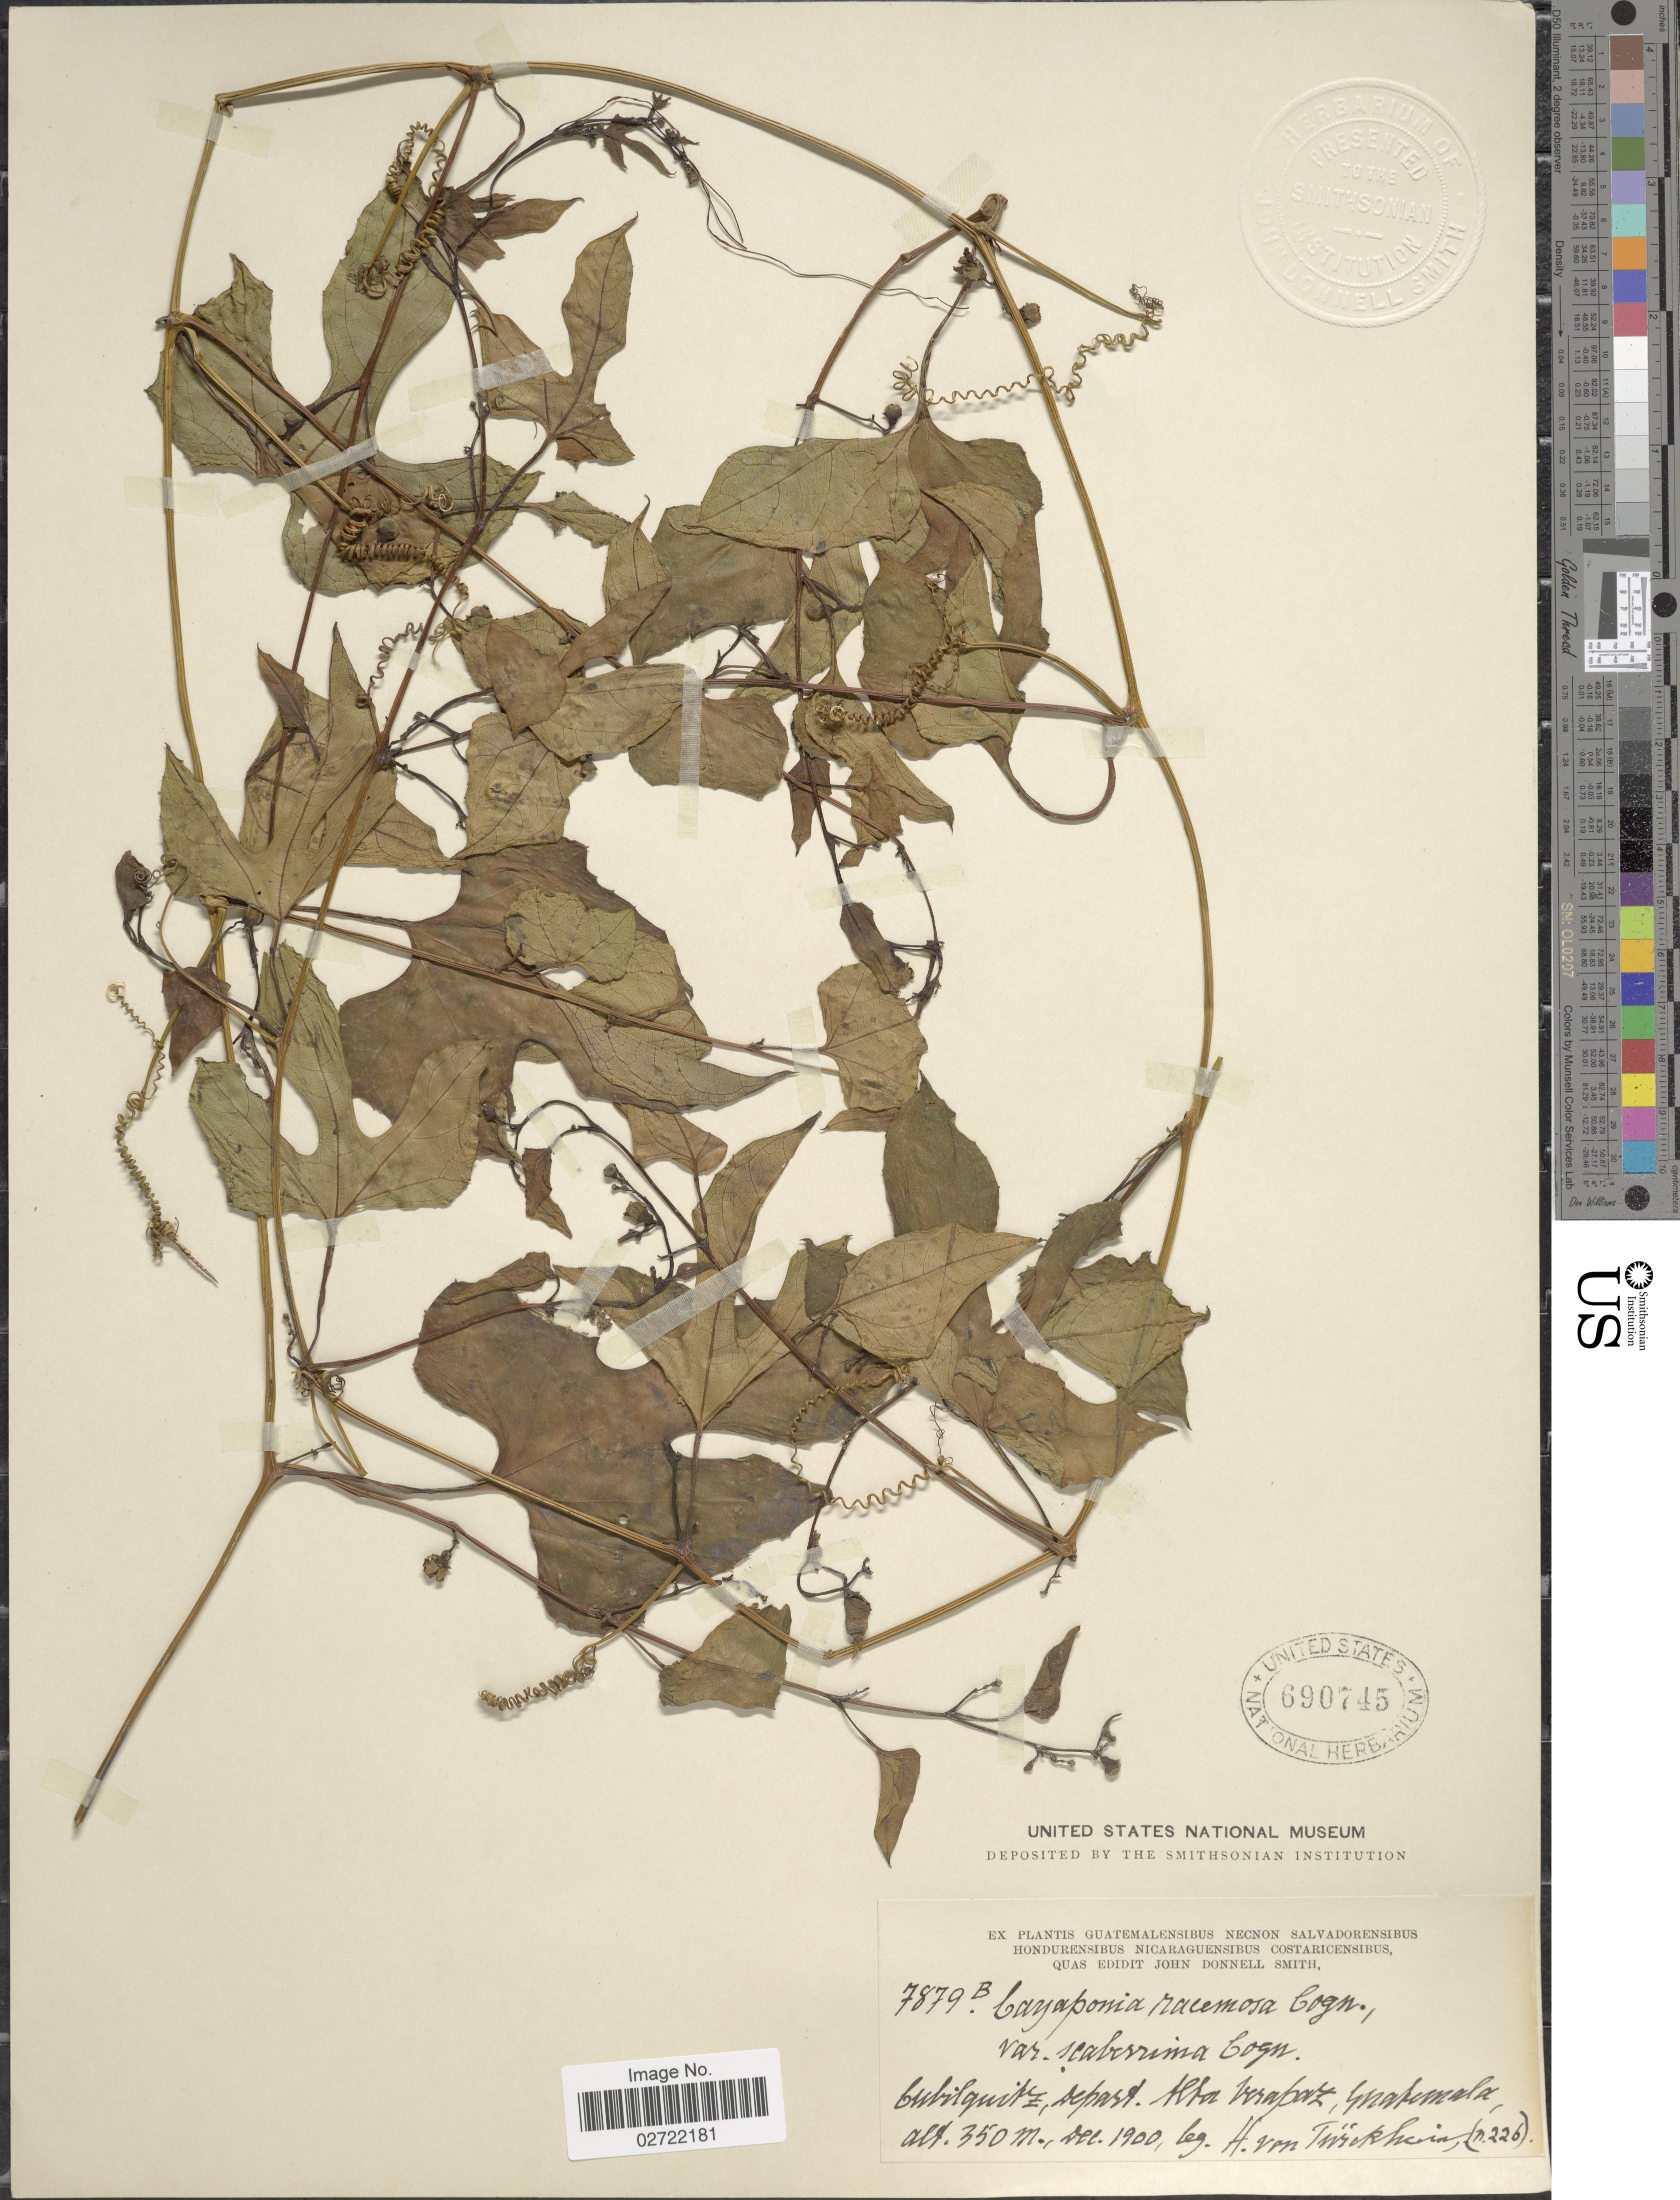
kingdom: Plantae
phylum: Tracheophyta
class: Magnoliopsida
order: Cucurbitales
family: Cucurbitaceae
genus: Cayaponia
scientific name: Cayaponia racemosa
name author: (Mill.) Cogn.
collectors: H. von Türckheim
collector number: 7879B/226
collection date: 1900-12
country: Guatemala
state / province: Alta Verapaz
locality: Cubilquitz, Depart. Alta Verapaz.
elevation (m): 350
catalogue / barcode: US 690745